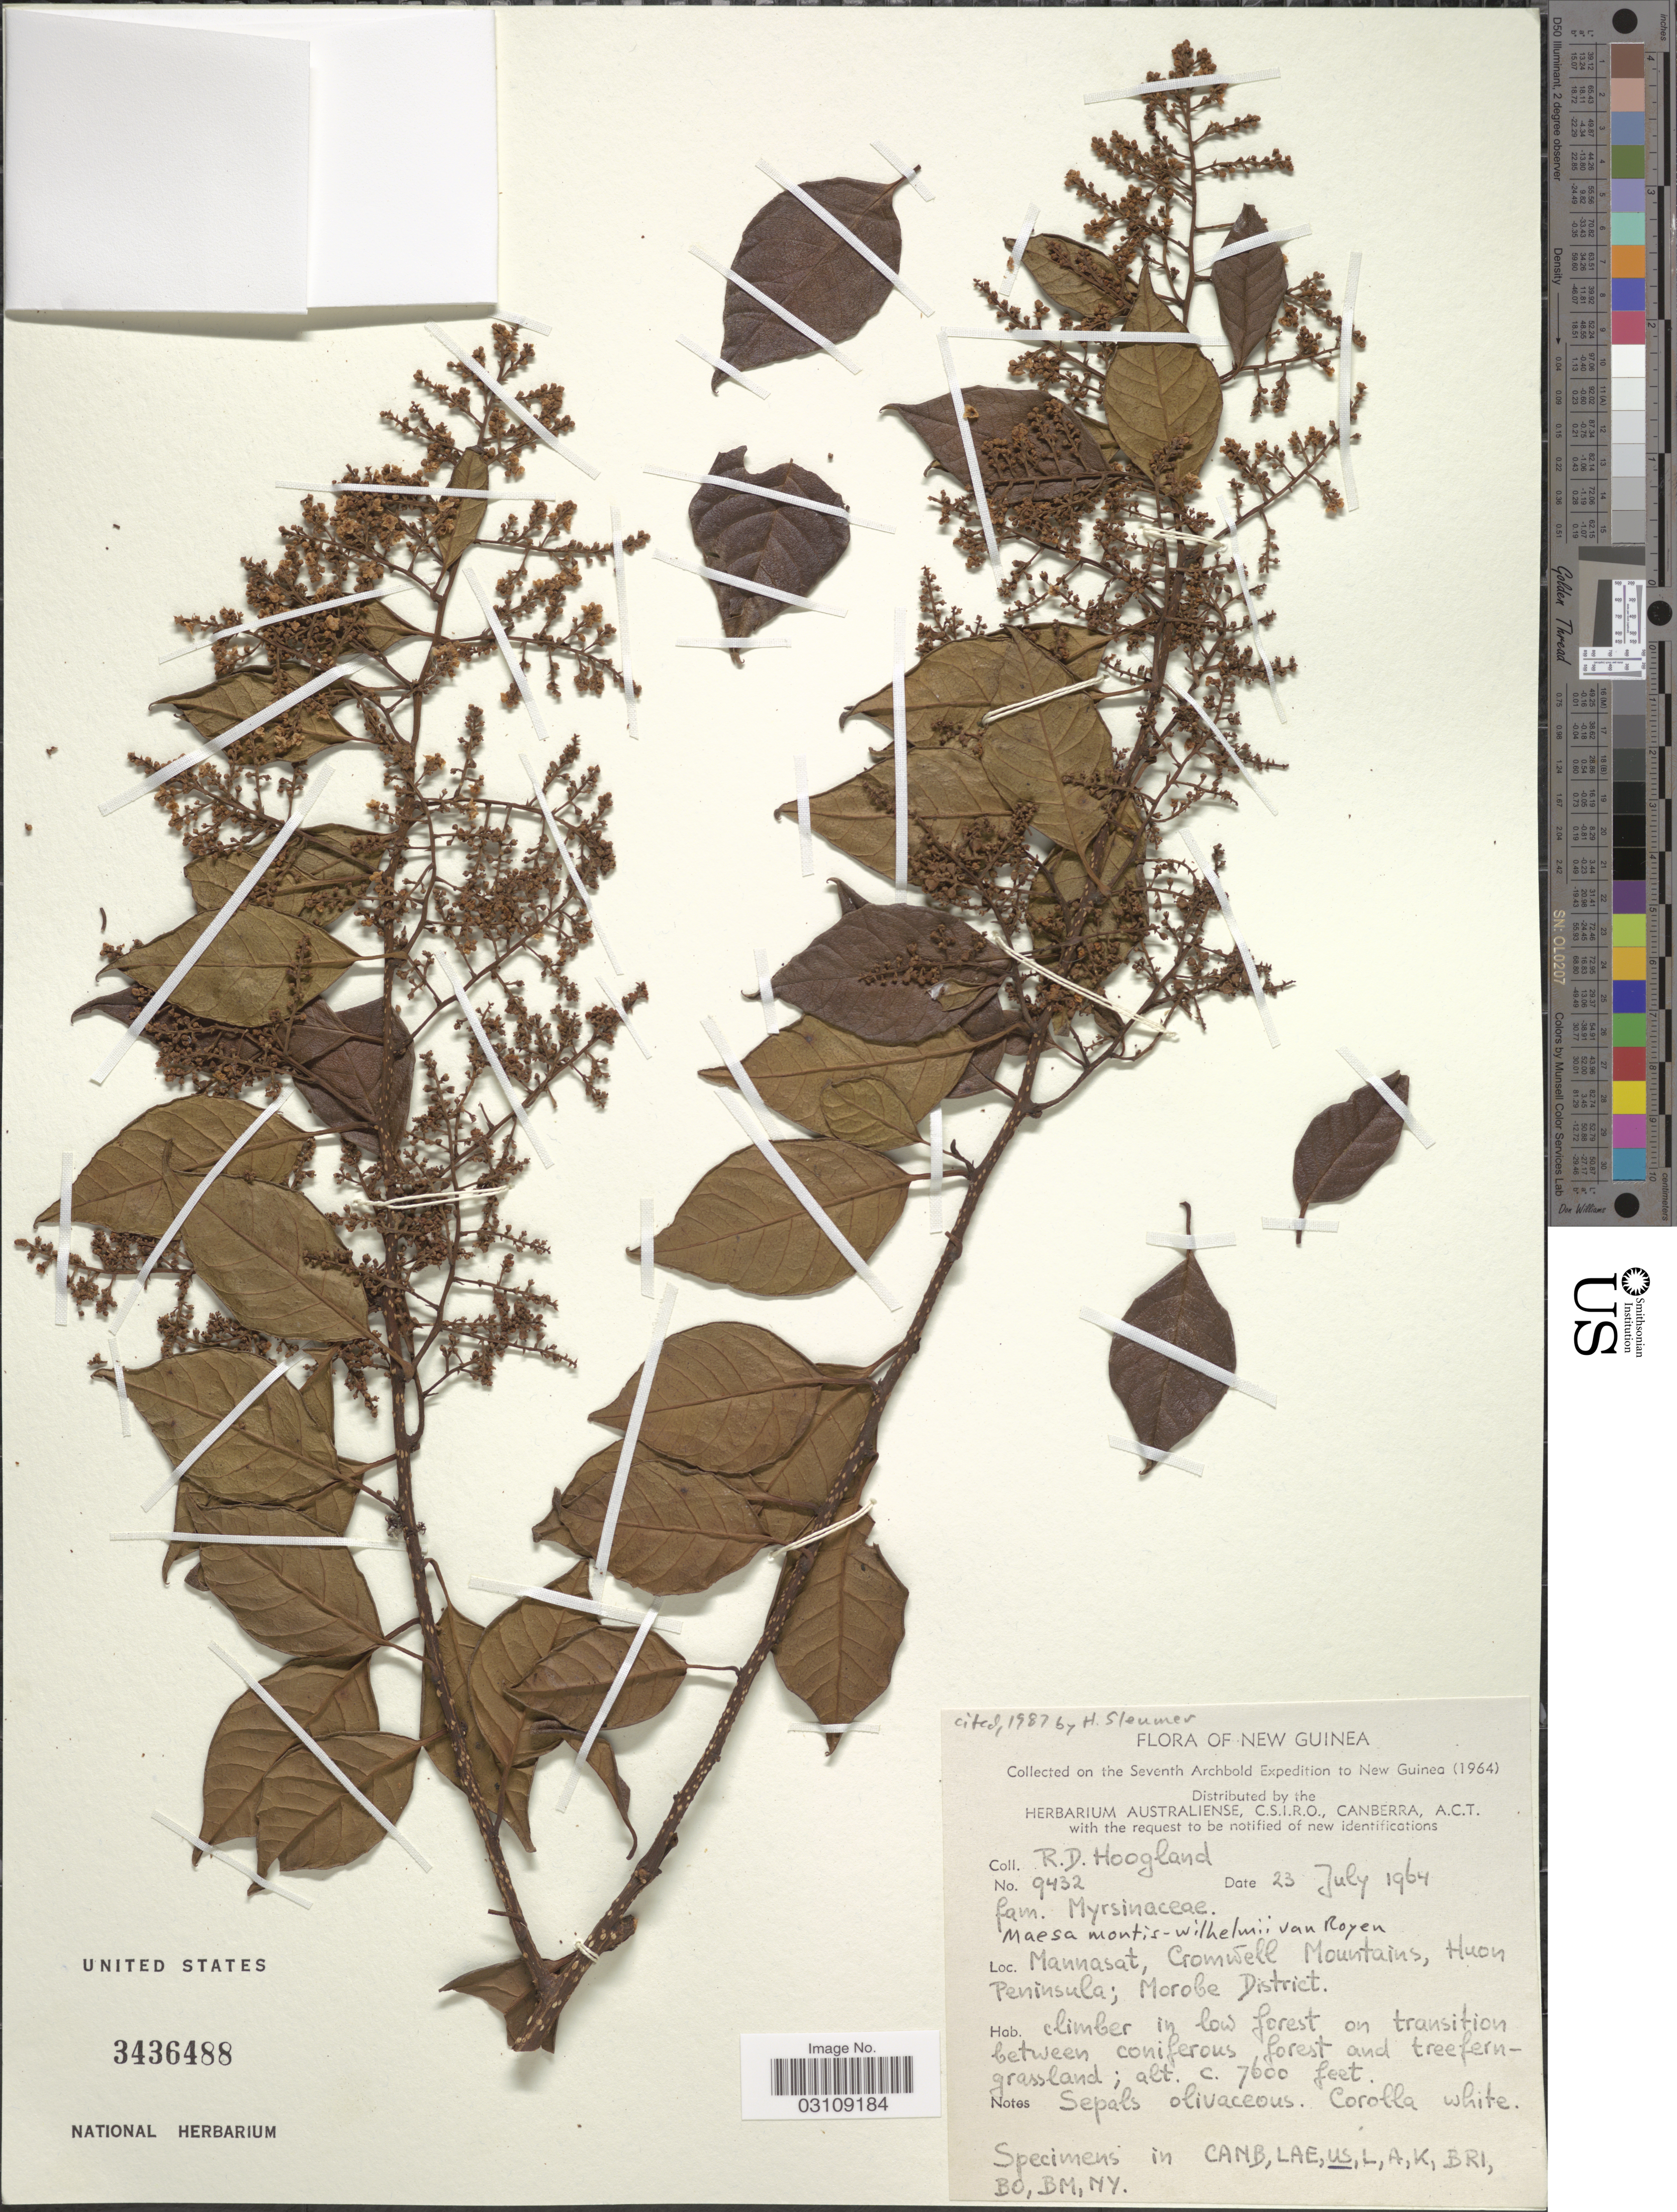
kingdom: Plantae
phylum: Tracheophyta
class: Magnoliopsida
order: Ericales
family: Primulaceae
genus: Maesa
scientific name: Maesa montis-wilhelmi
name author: P. Royen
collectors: R. D. Hoogland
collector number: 9432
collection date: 1964-07-23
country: Papua New Guinea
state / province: Morobe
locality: New Guinea. Mannasat, Cromwell Mountains, Huon Peninsula, Morobe District.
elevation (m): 2316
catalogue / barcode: US 3436488